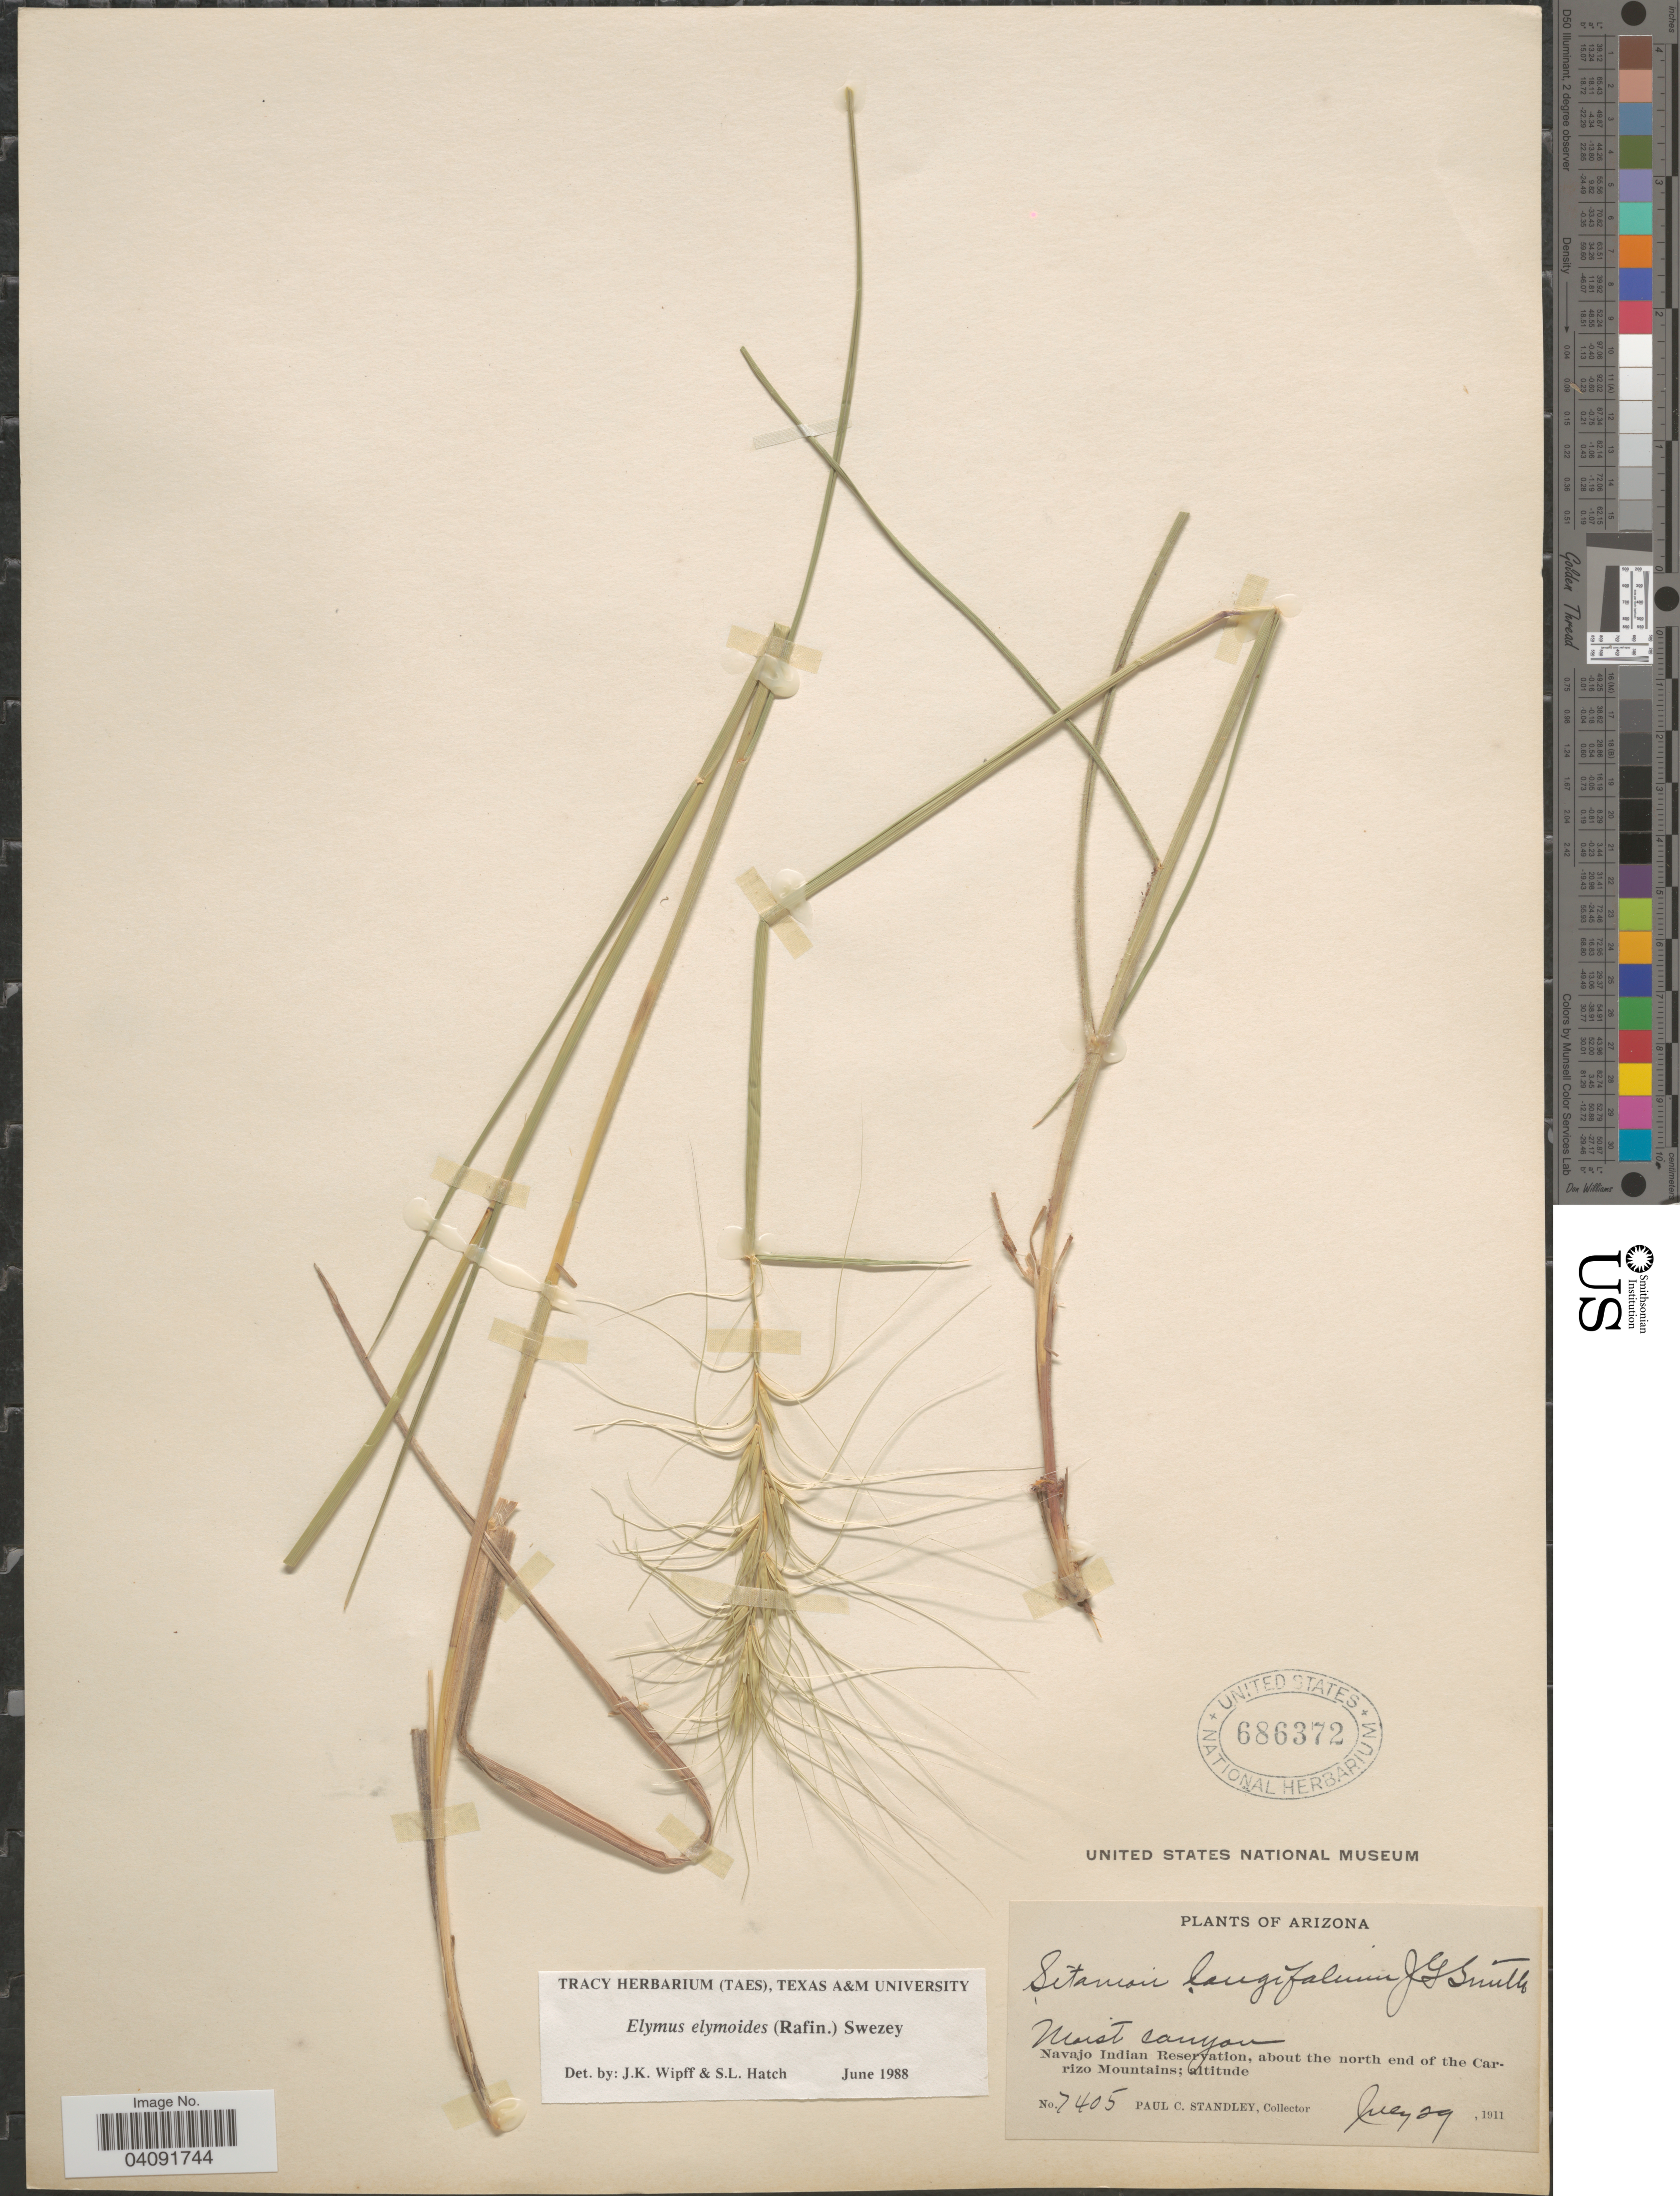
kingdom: Plantae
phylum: Tracheophyta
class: Liliopsida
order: Poales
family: Poaceae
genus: Elymus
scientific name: Elymus elymoides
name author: (Raf.) Swezey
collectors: P. C. Standley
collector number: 7405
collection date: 1911-07-29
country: United States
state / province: Arizona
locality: Navajo Indian Reservation, about the north end of the Carrizo Mountains.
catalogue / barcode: US 686372